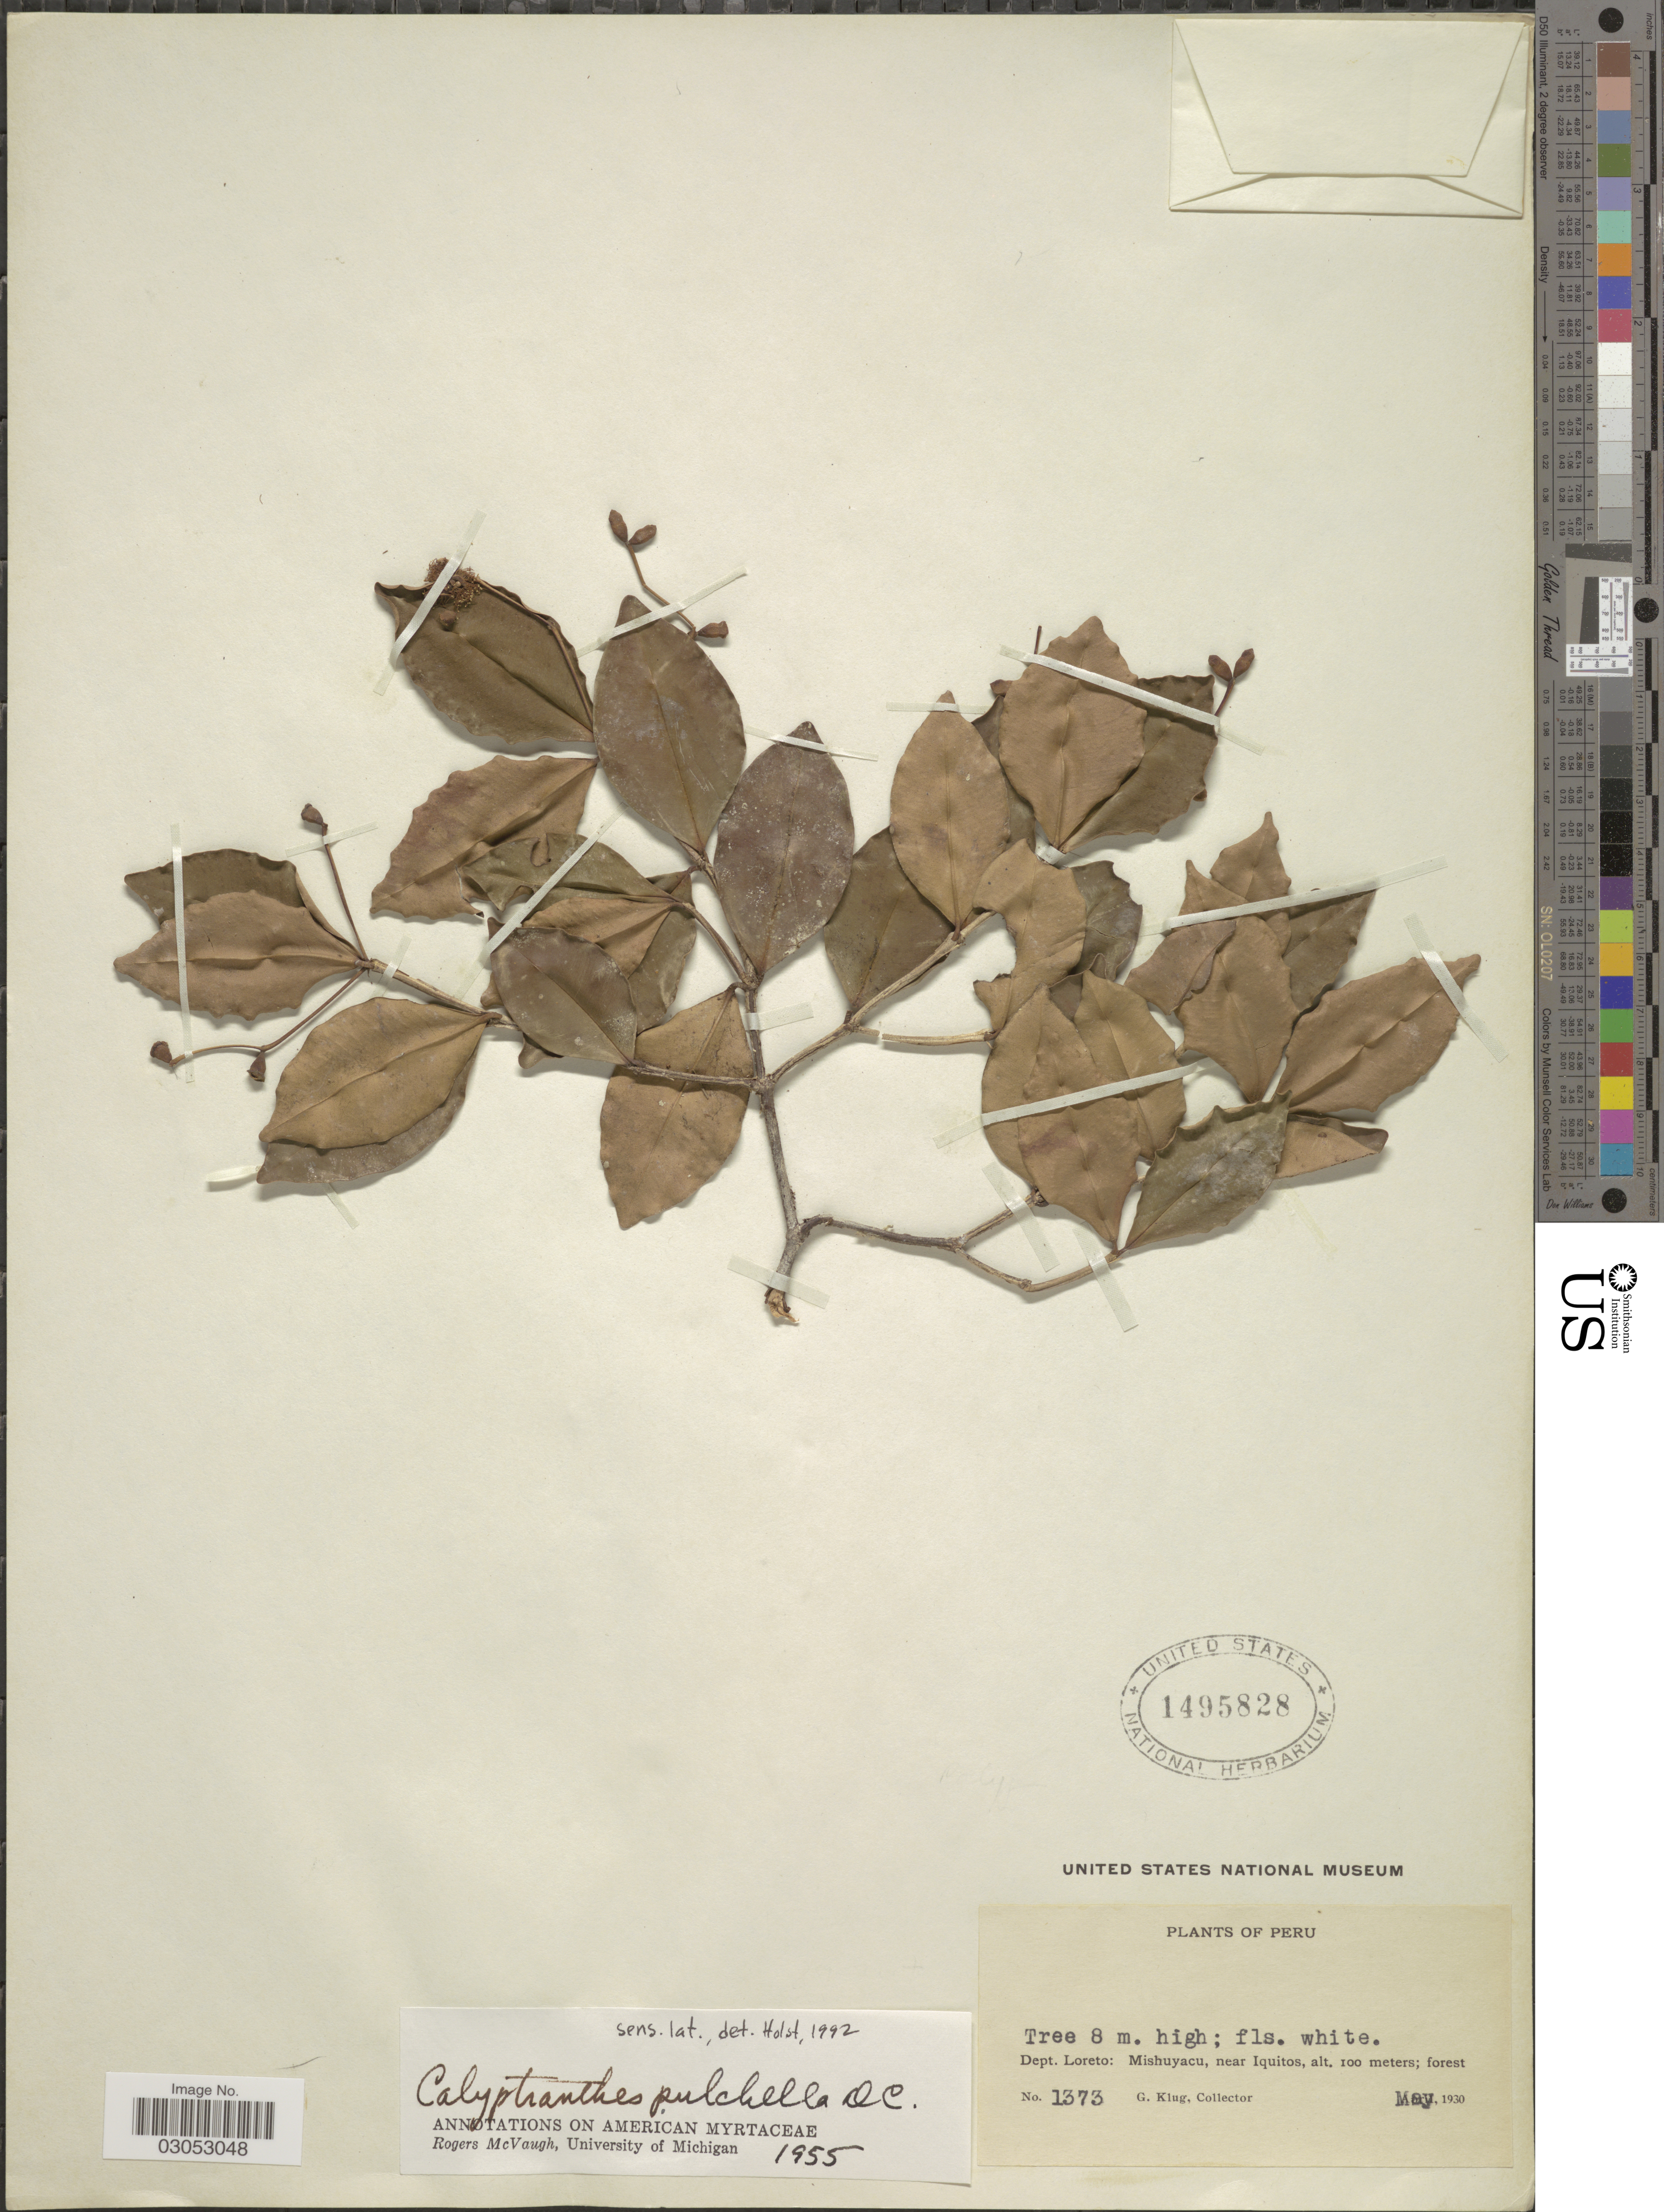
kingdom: Plantae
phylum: Tracheophyta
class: Magnoliopsida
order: Myrtales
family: Myrtaceae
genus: Myrcia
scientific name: Myrcia pulchella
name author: (DC.) A.R. Lourenço & E. Lucas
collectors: G. Klug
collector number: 1373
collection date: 1930-05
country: Peru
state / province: Loreto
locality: Dept. Loreto: Mishuyacu, near Iquitos.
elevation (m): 100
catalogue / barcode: US 1495828